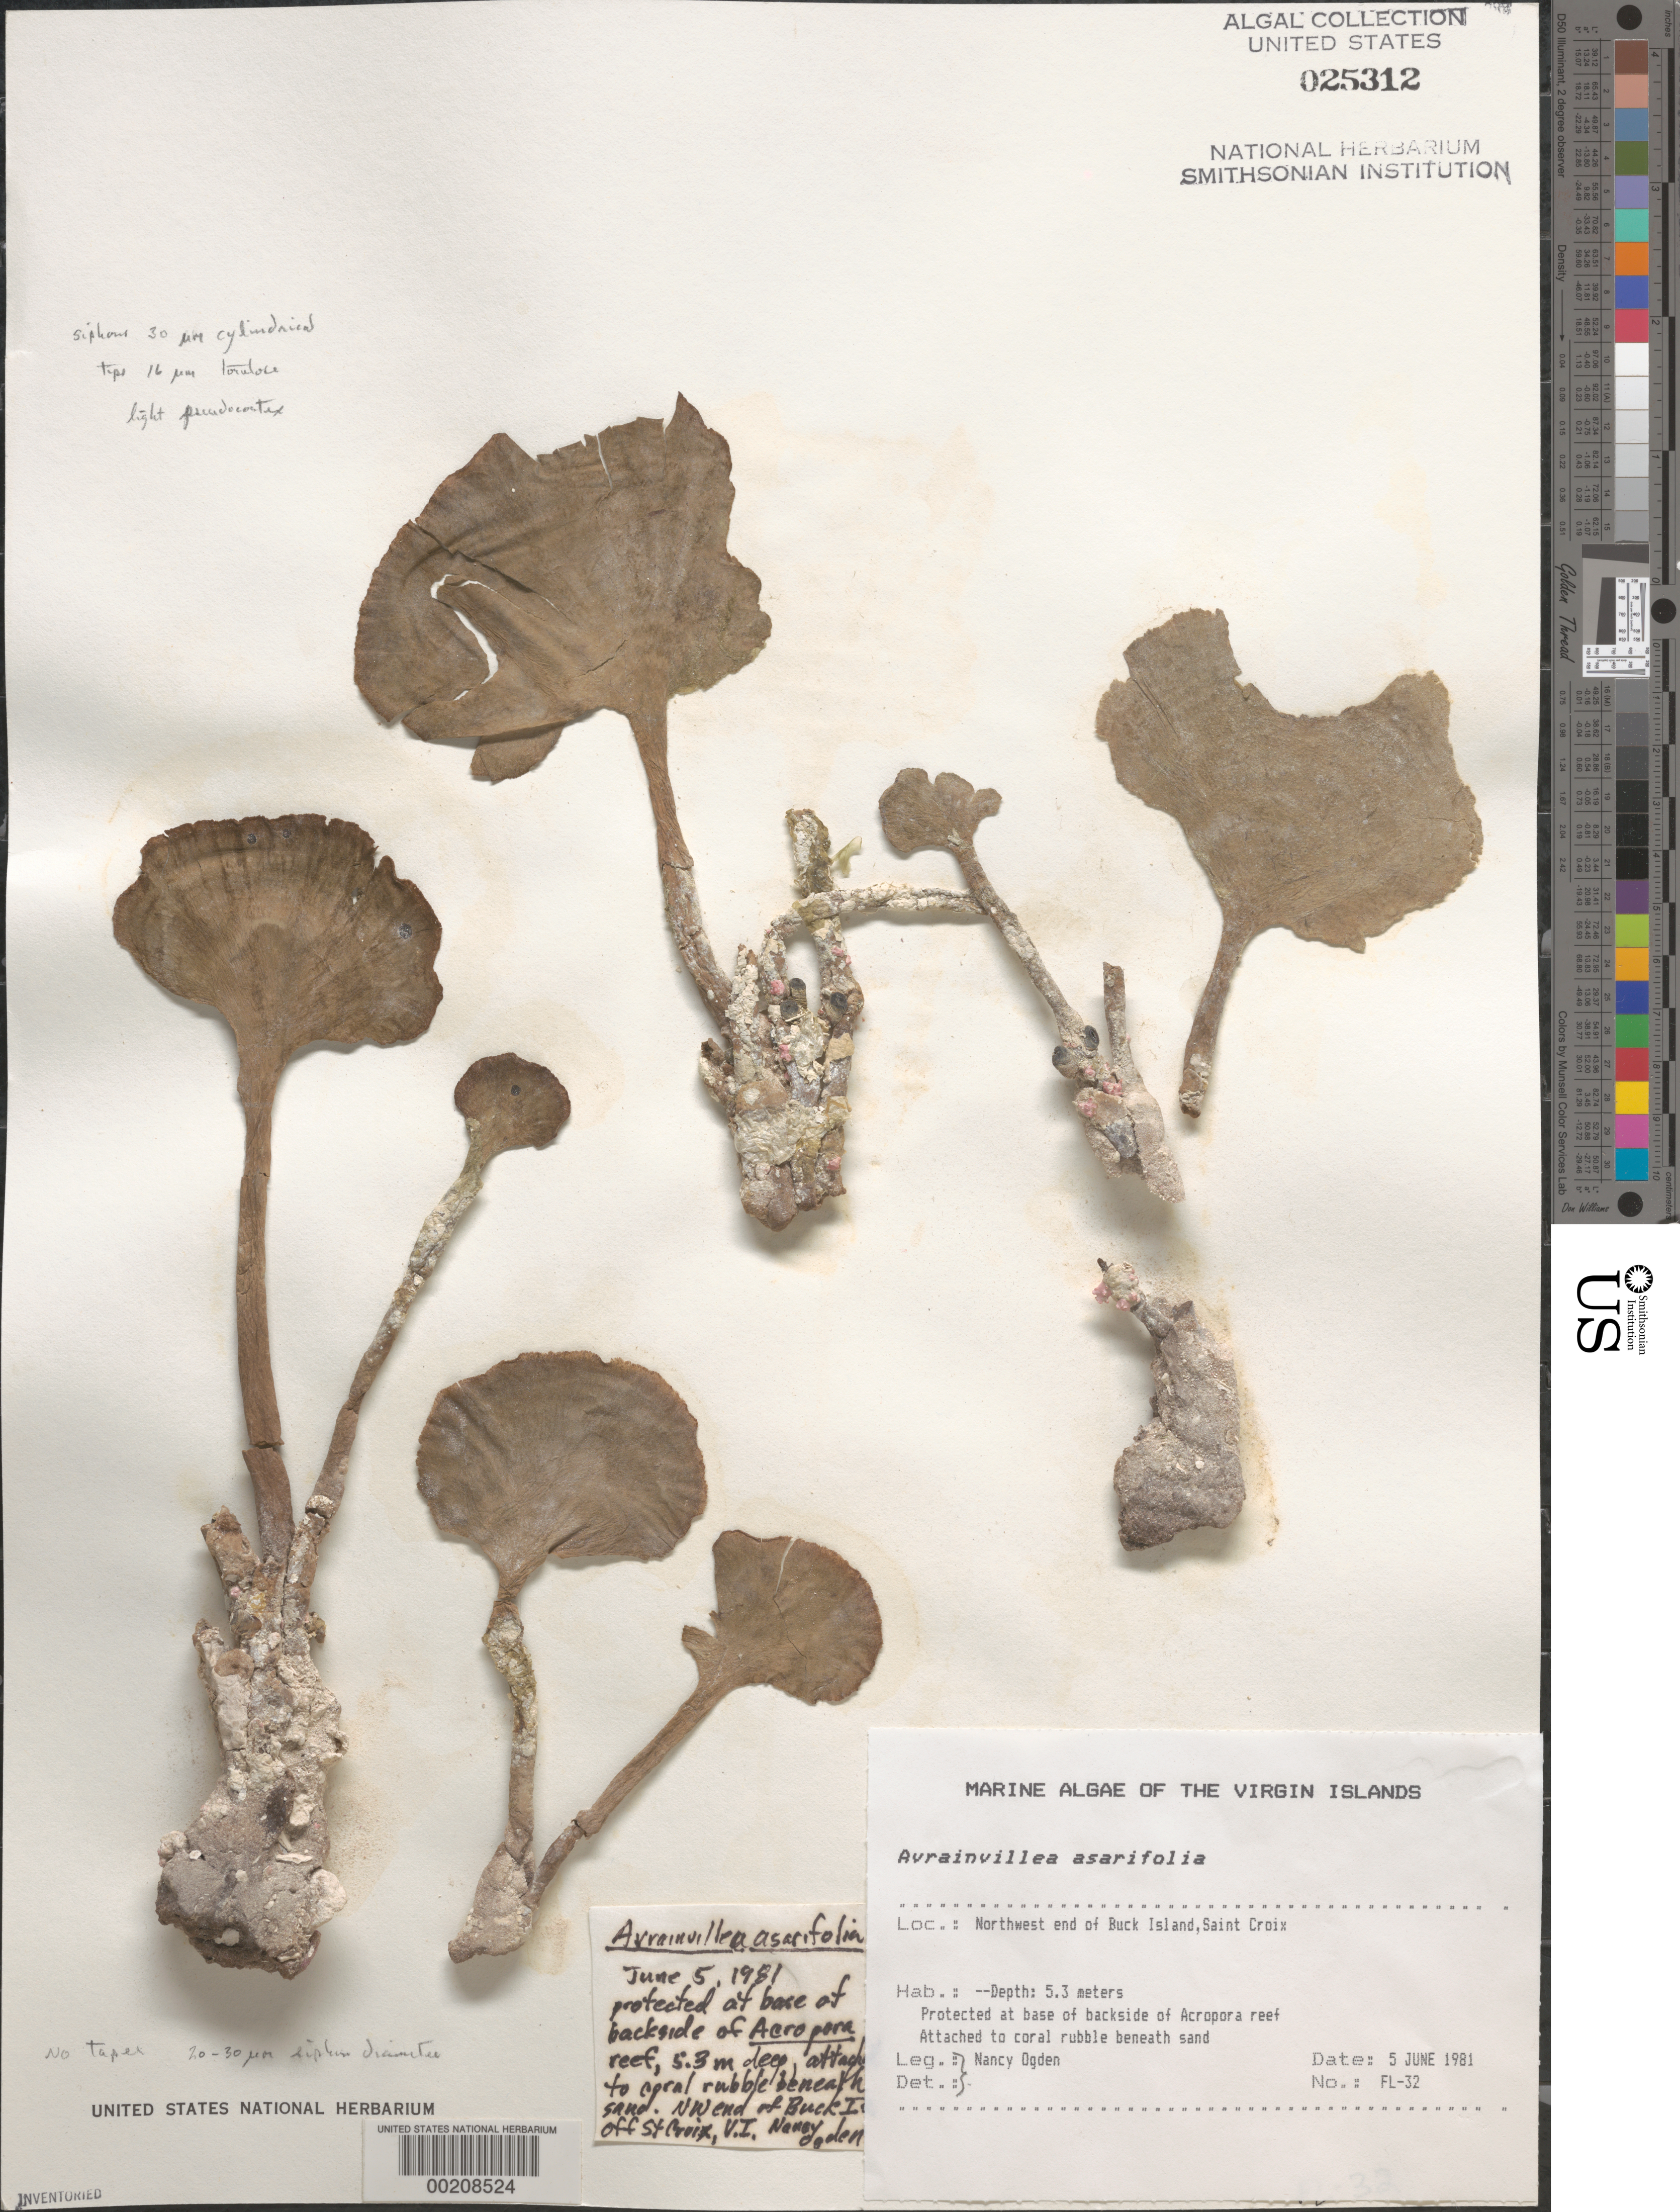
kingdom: Plantae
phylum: Chlorophyta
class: Ulvophyceae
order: Bryopsidales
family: Dichotomosiphonaceae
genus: Avrainvillea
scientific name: Avrainvillea asarifolia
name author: Børgesen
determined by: Ogden, N. B.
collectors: N. Ogden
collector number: Fl-32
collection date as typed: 05 Jun 1981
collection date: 1981-06-05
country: U.S. Virgin Islands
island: St. Croix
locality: Buck Island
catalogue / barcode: US 25312